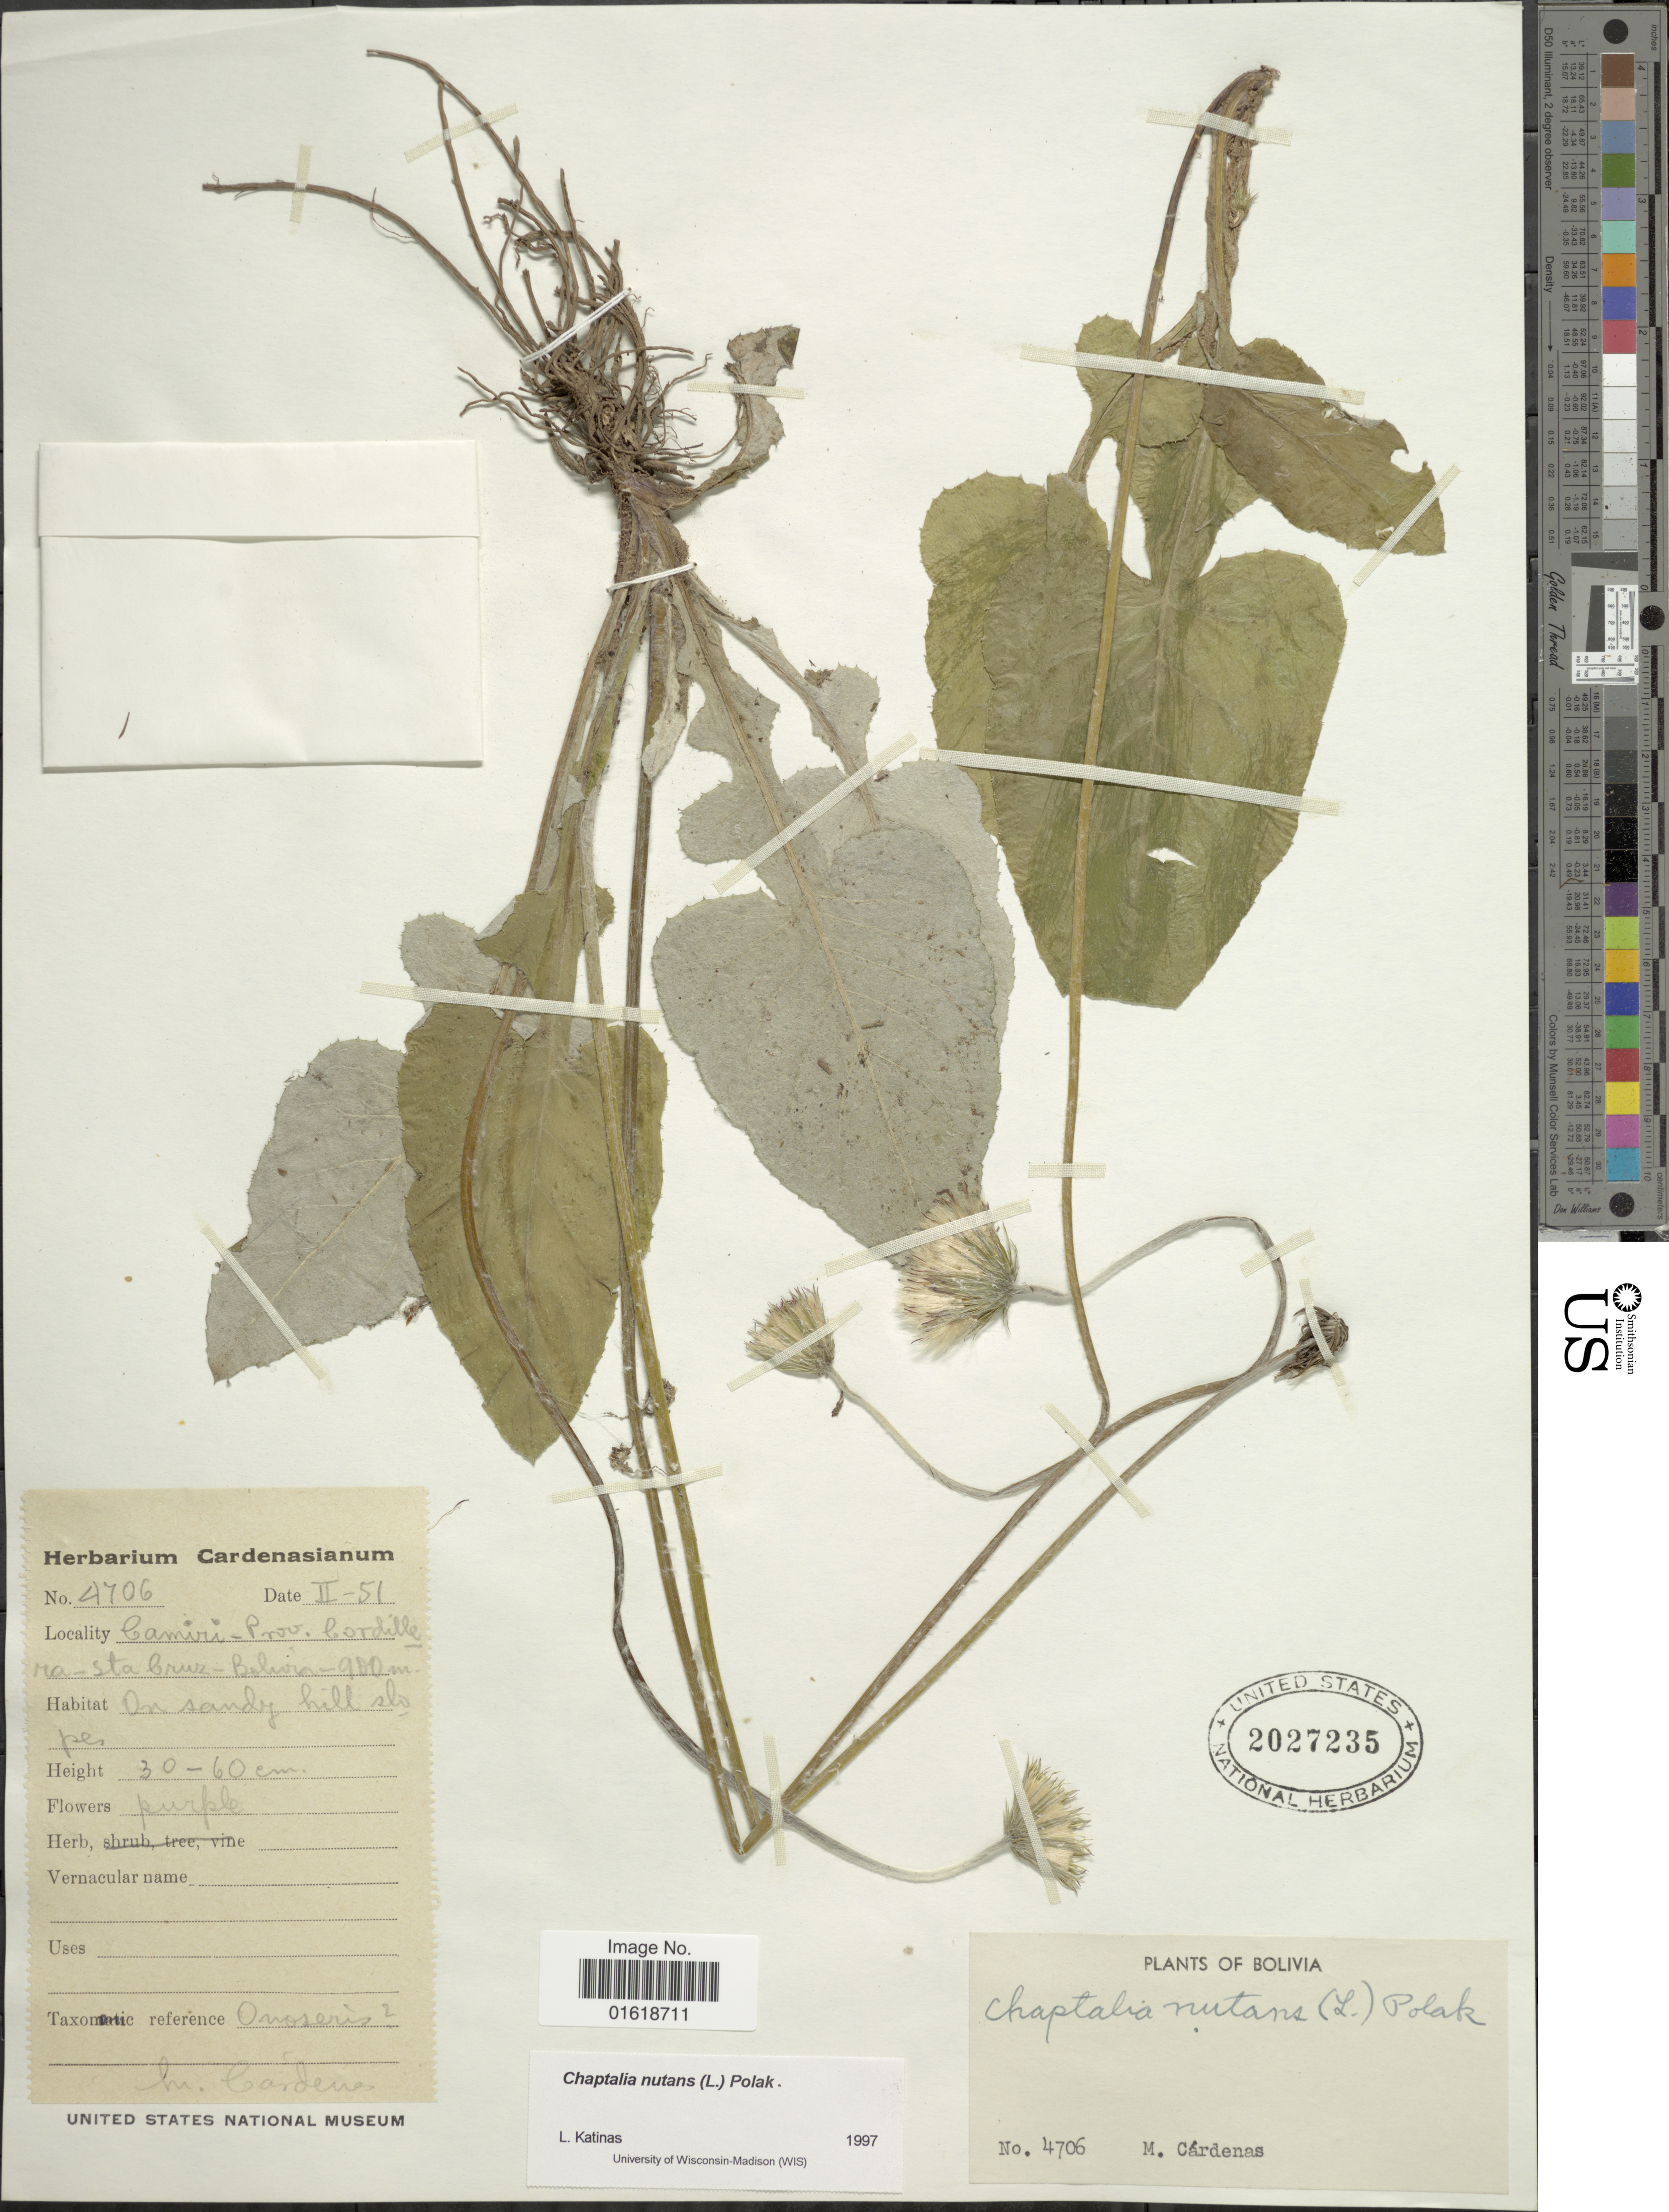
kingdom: Plantae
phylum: Tracheophyta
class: Magnoliopsida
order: Asterales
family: Asteraceae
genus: Chaptalia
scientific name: Chaptalia nutans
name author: (L.) Pol.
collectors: M. Cárdenas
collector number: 4706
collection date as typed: Transcribed d/m/y: /2/51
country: Bolivia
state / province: Santa Cruz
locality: Camiri - Prov. Cordillera - Sta Cruz.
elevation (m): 900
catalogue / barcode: US 2027235